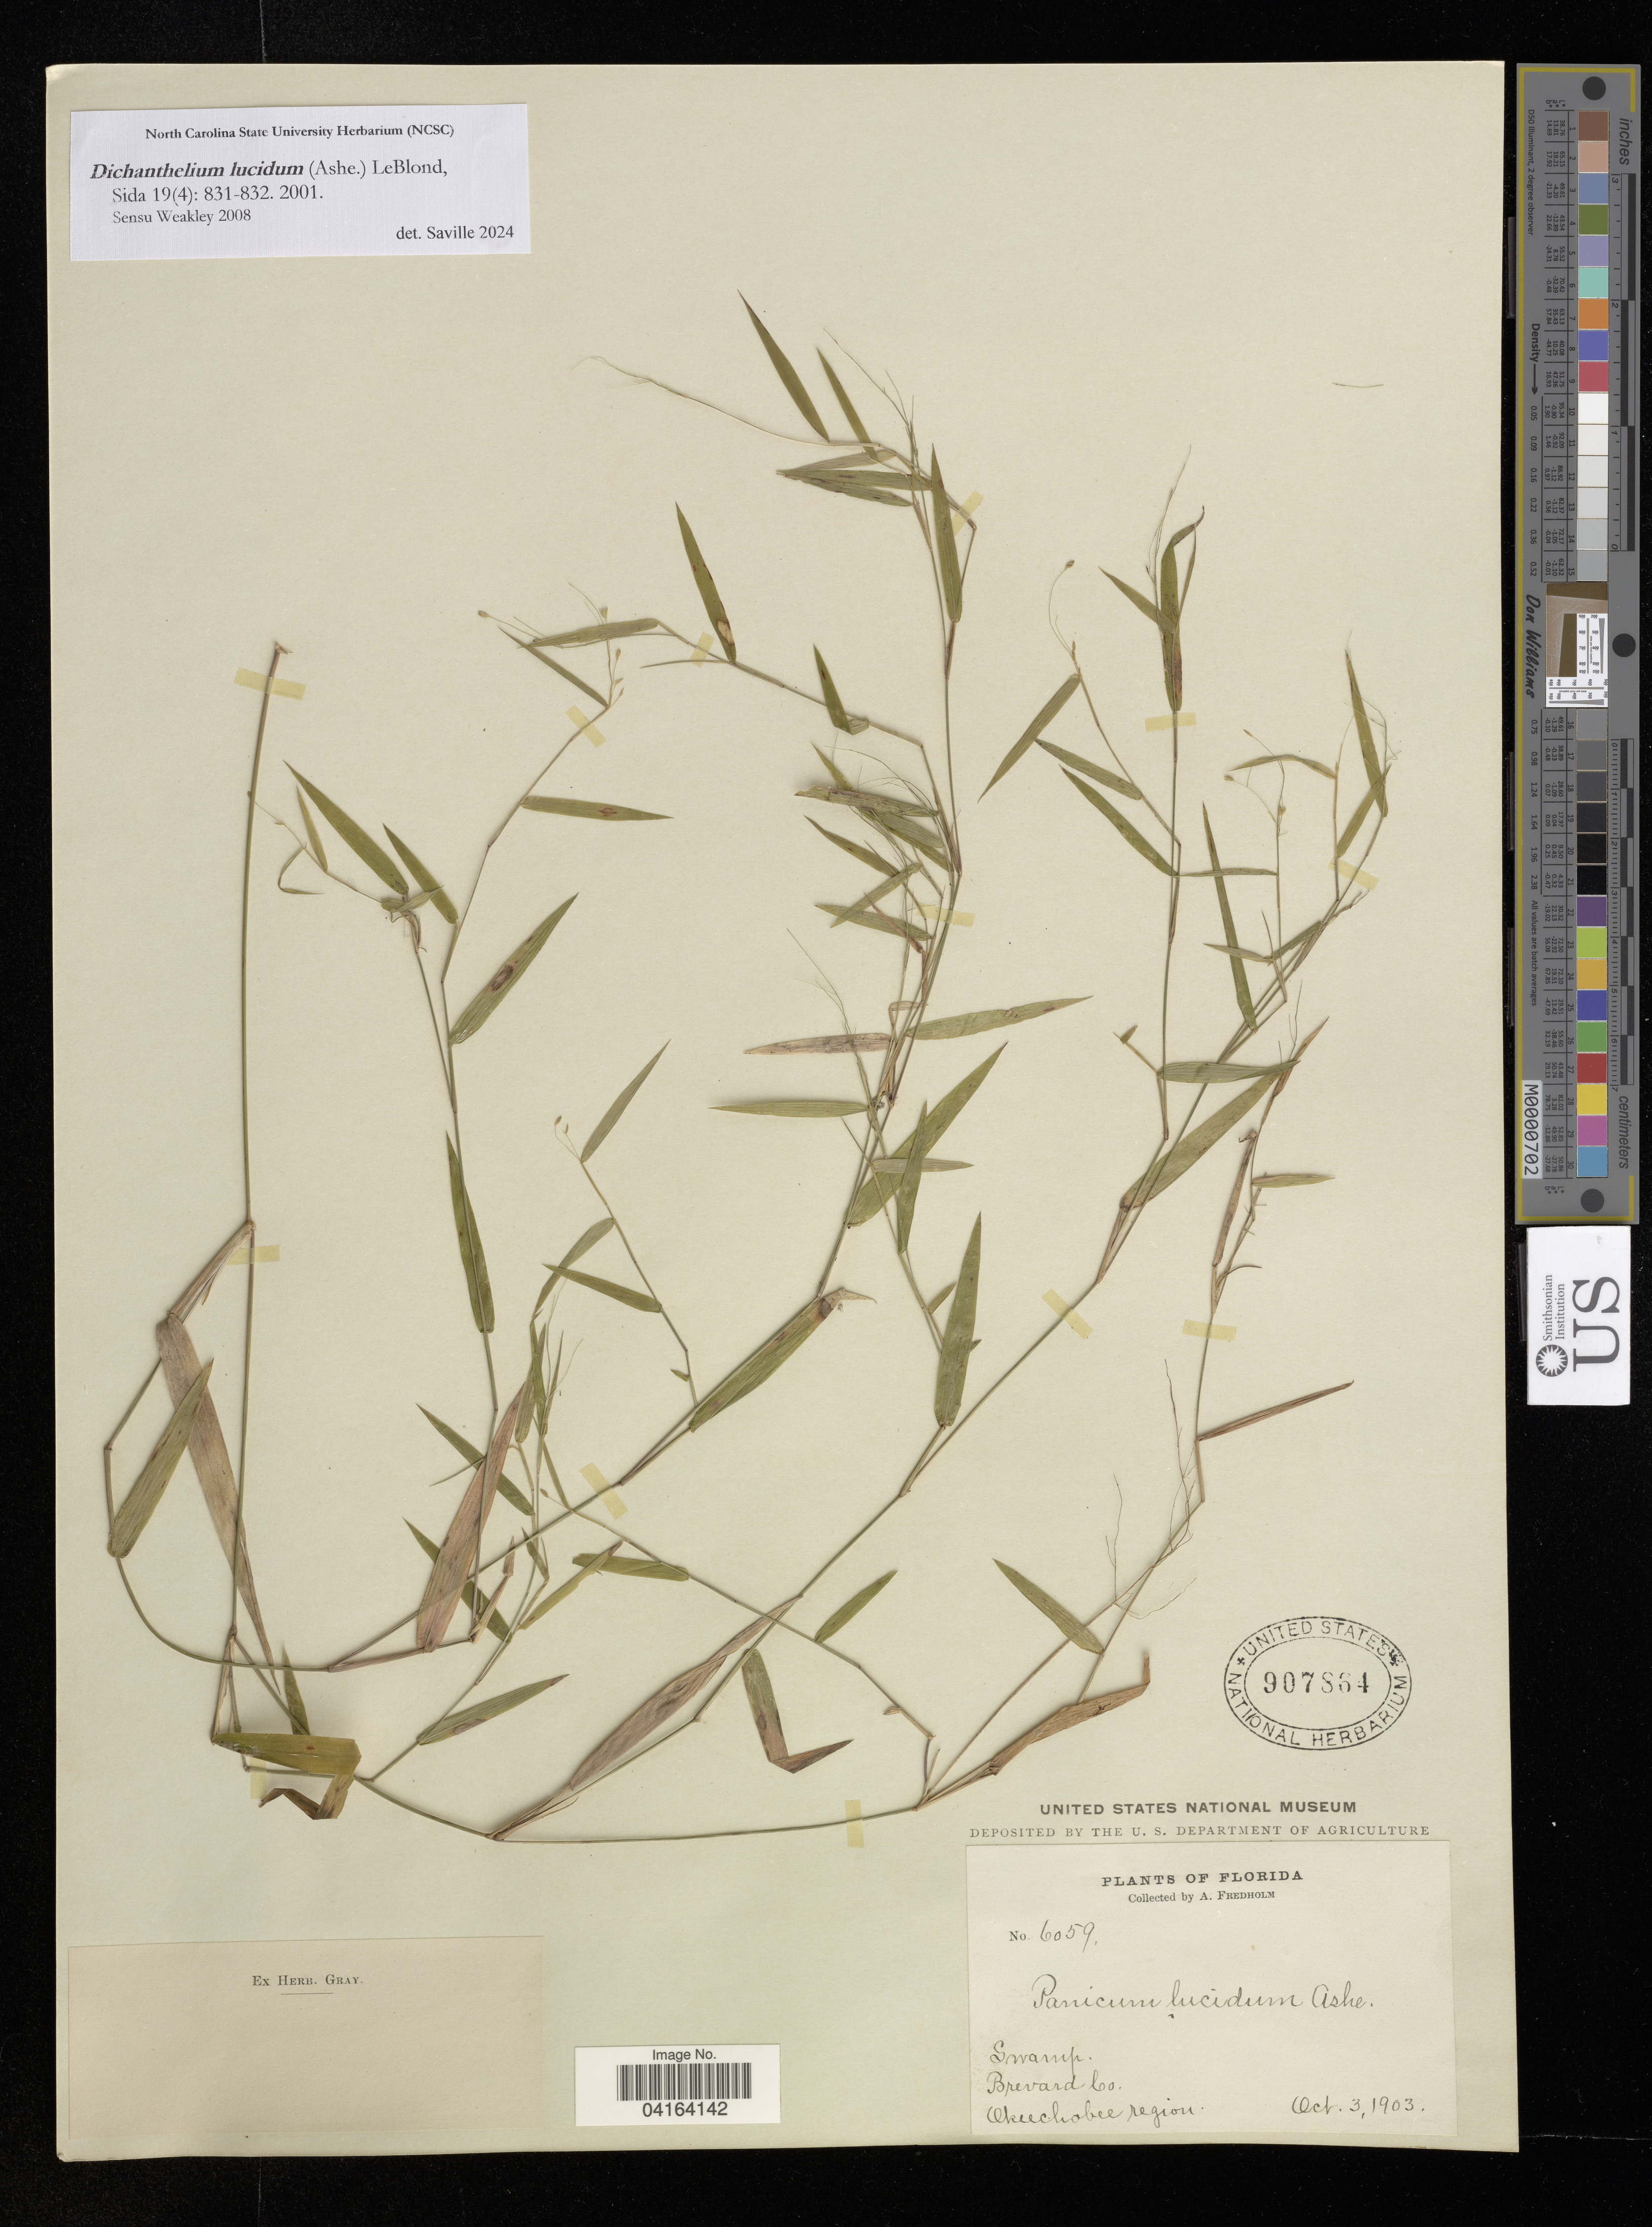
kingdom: Plantae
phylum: Tracheophyta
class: Liliopsida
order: Poales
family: Poaceae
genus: Dichanthelium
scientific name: Dichanthelium lucidum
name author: (Ashe) LeBlond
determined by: Saville, A. C., (NCSC), North Carolina State University (UNITED STATES)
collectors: A. Fredholm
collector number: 6059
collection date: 1903-10-03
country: United States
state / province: Florida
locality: Swamp. Brevardloo. Okeechabee region.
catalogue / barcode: US 907864